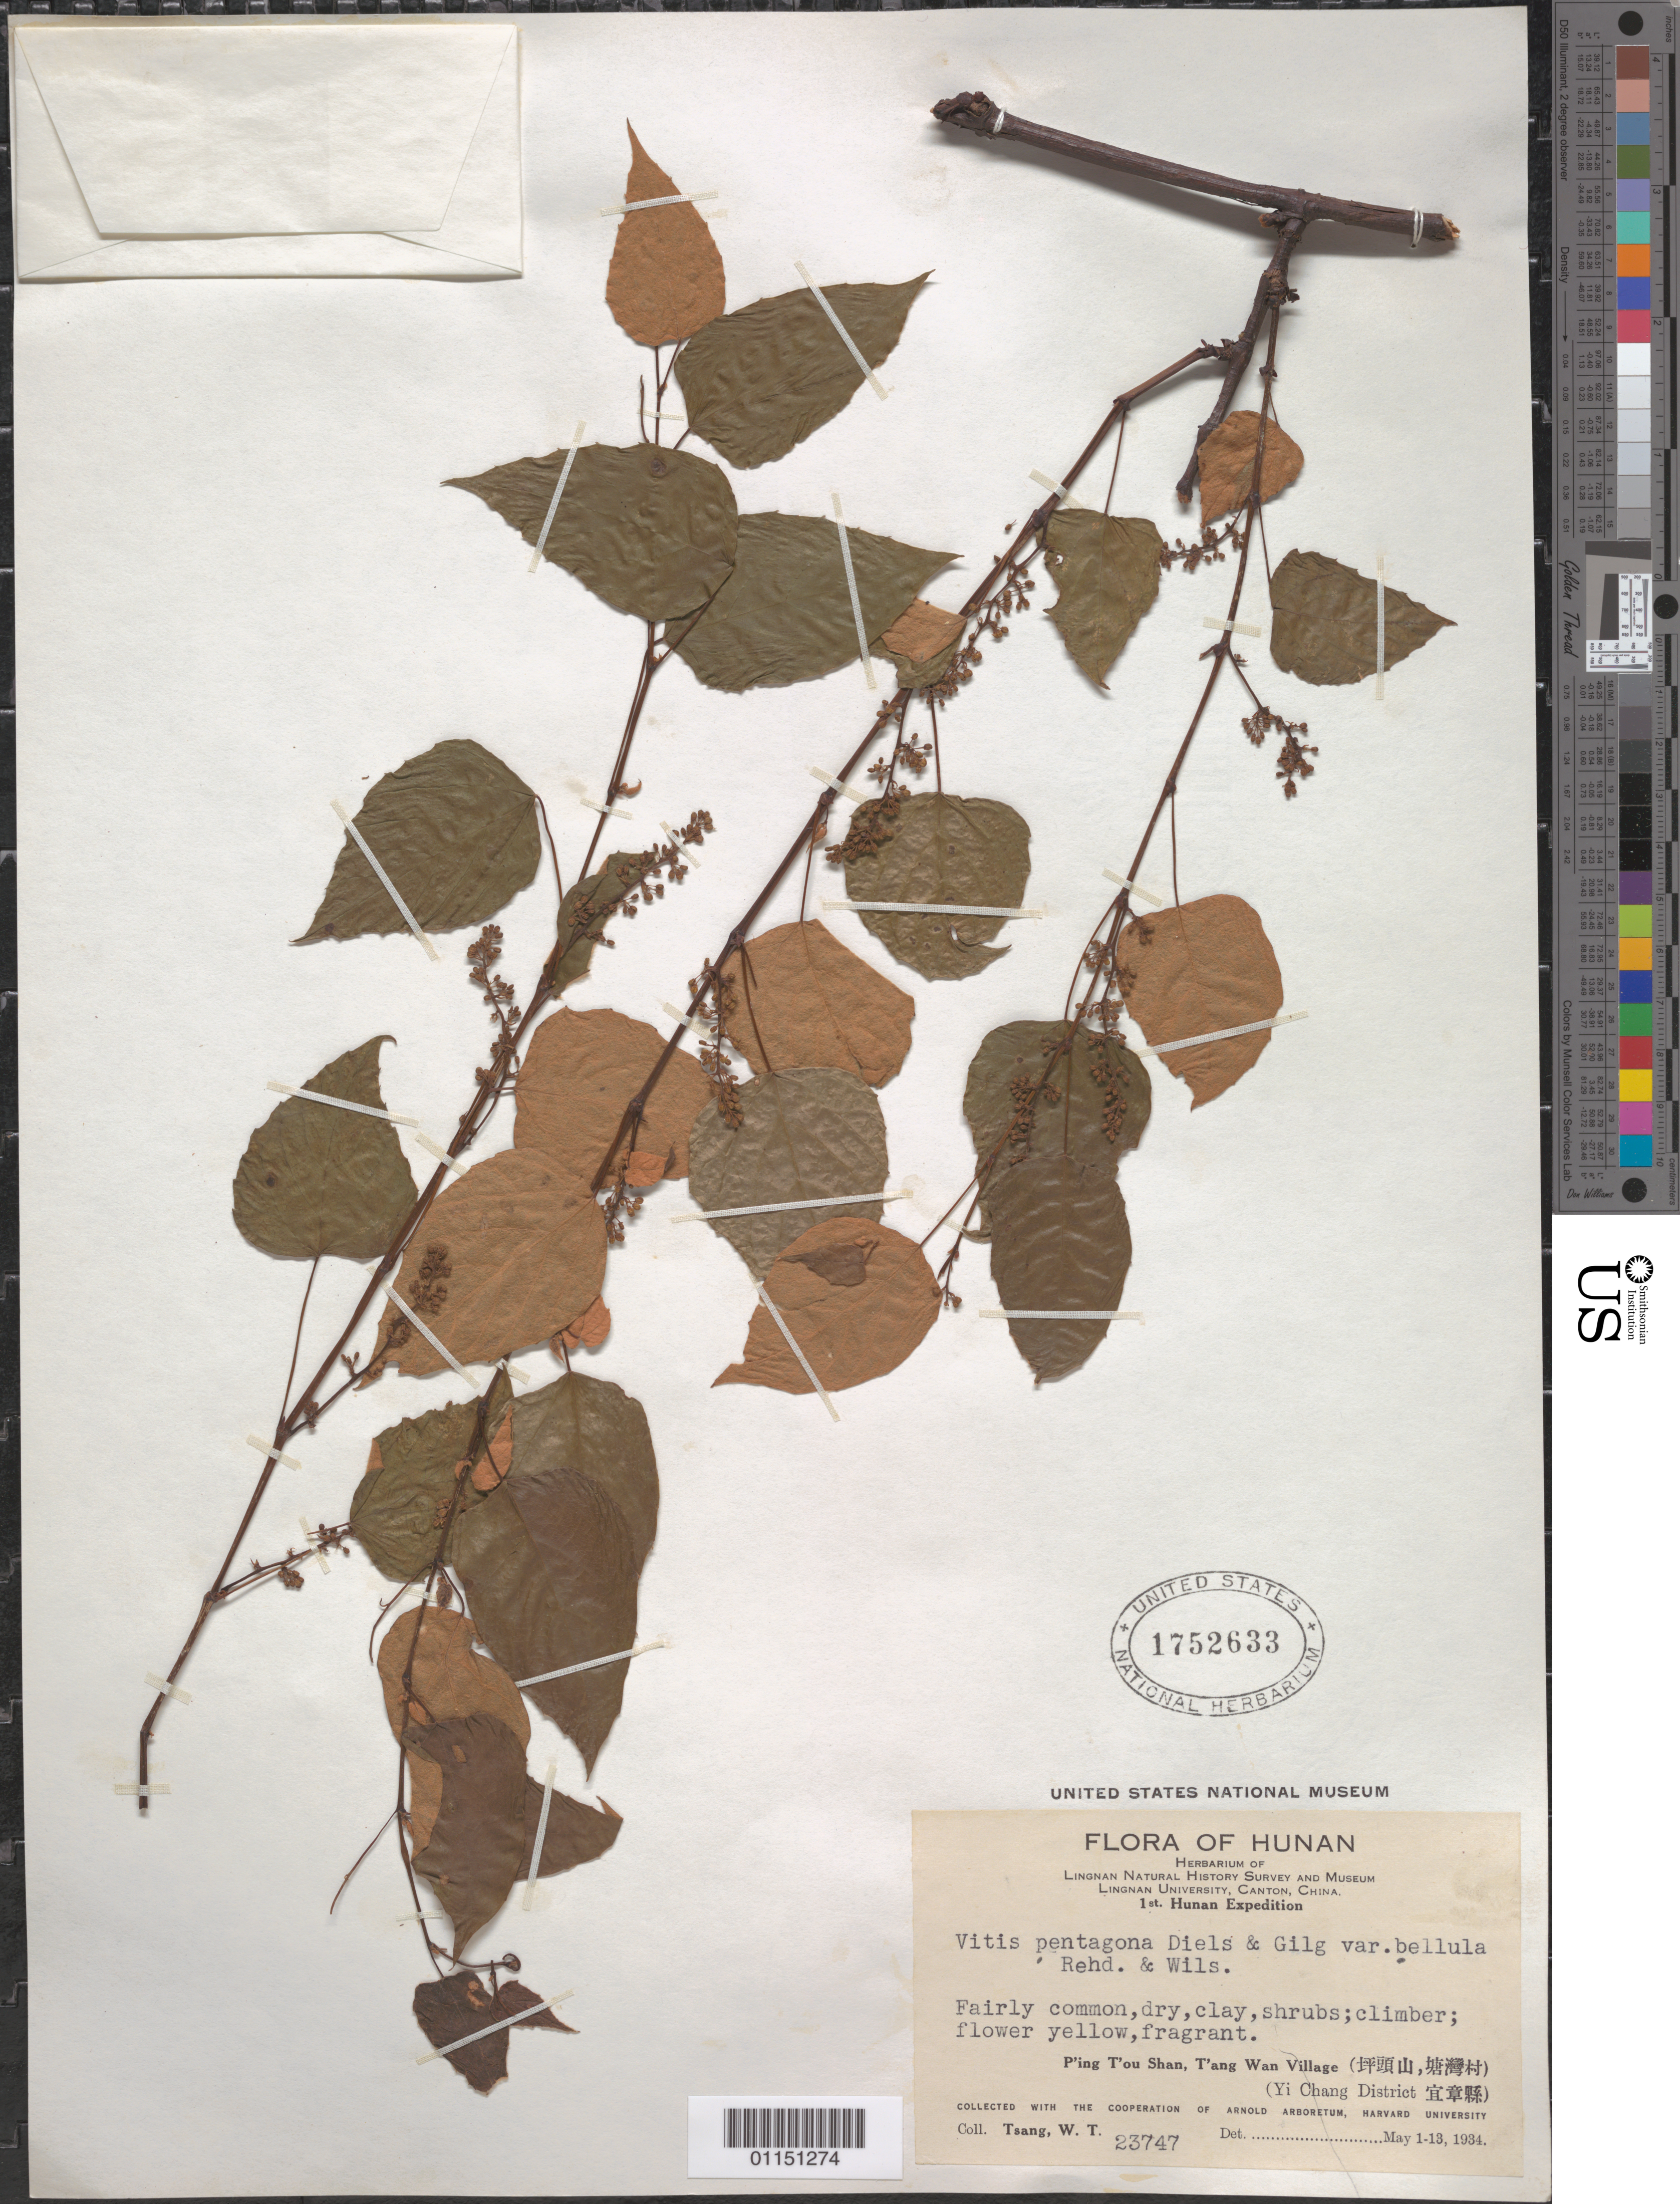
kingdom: Plantae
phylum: Tracheophyta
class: Magnoliopsida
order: Vitales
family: Vitaceae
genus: Vitis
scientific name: Vitis quinquangularis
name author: Rehder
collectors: W. T. Tsang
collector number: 23747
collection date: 1934-05-01/1934-05-13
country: China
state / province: Hunan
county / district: Yi Chang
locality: P'ing T'ou Shan, T'ang Wan Village.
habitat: Fairly common, dry, clay, shrubs; climber.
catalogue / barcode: US 1752633